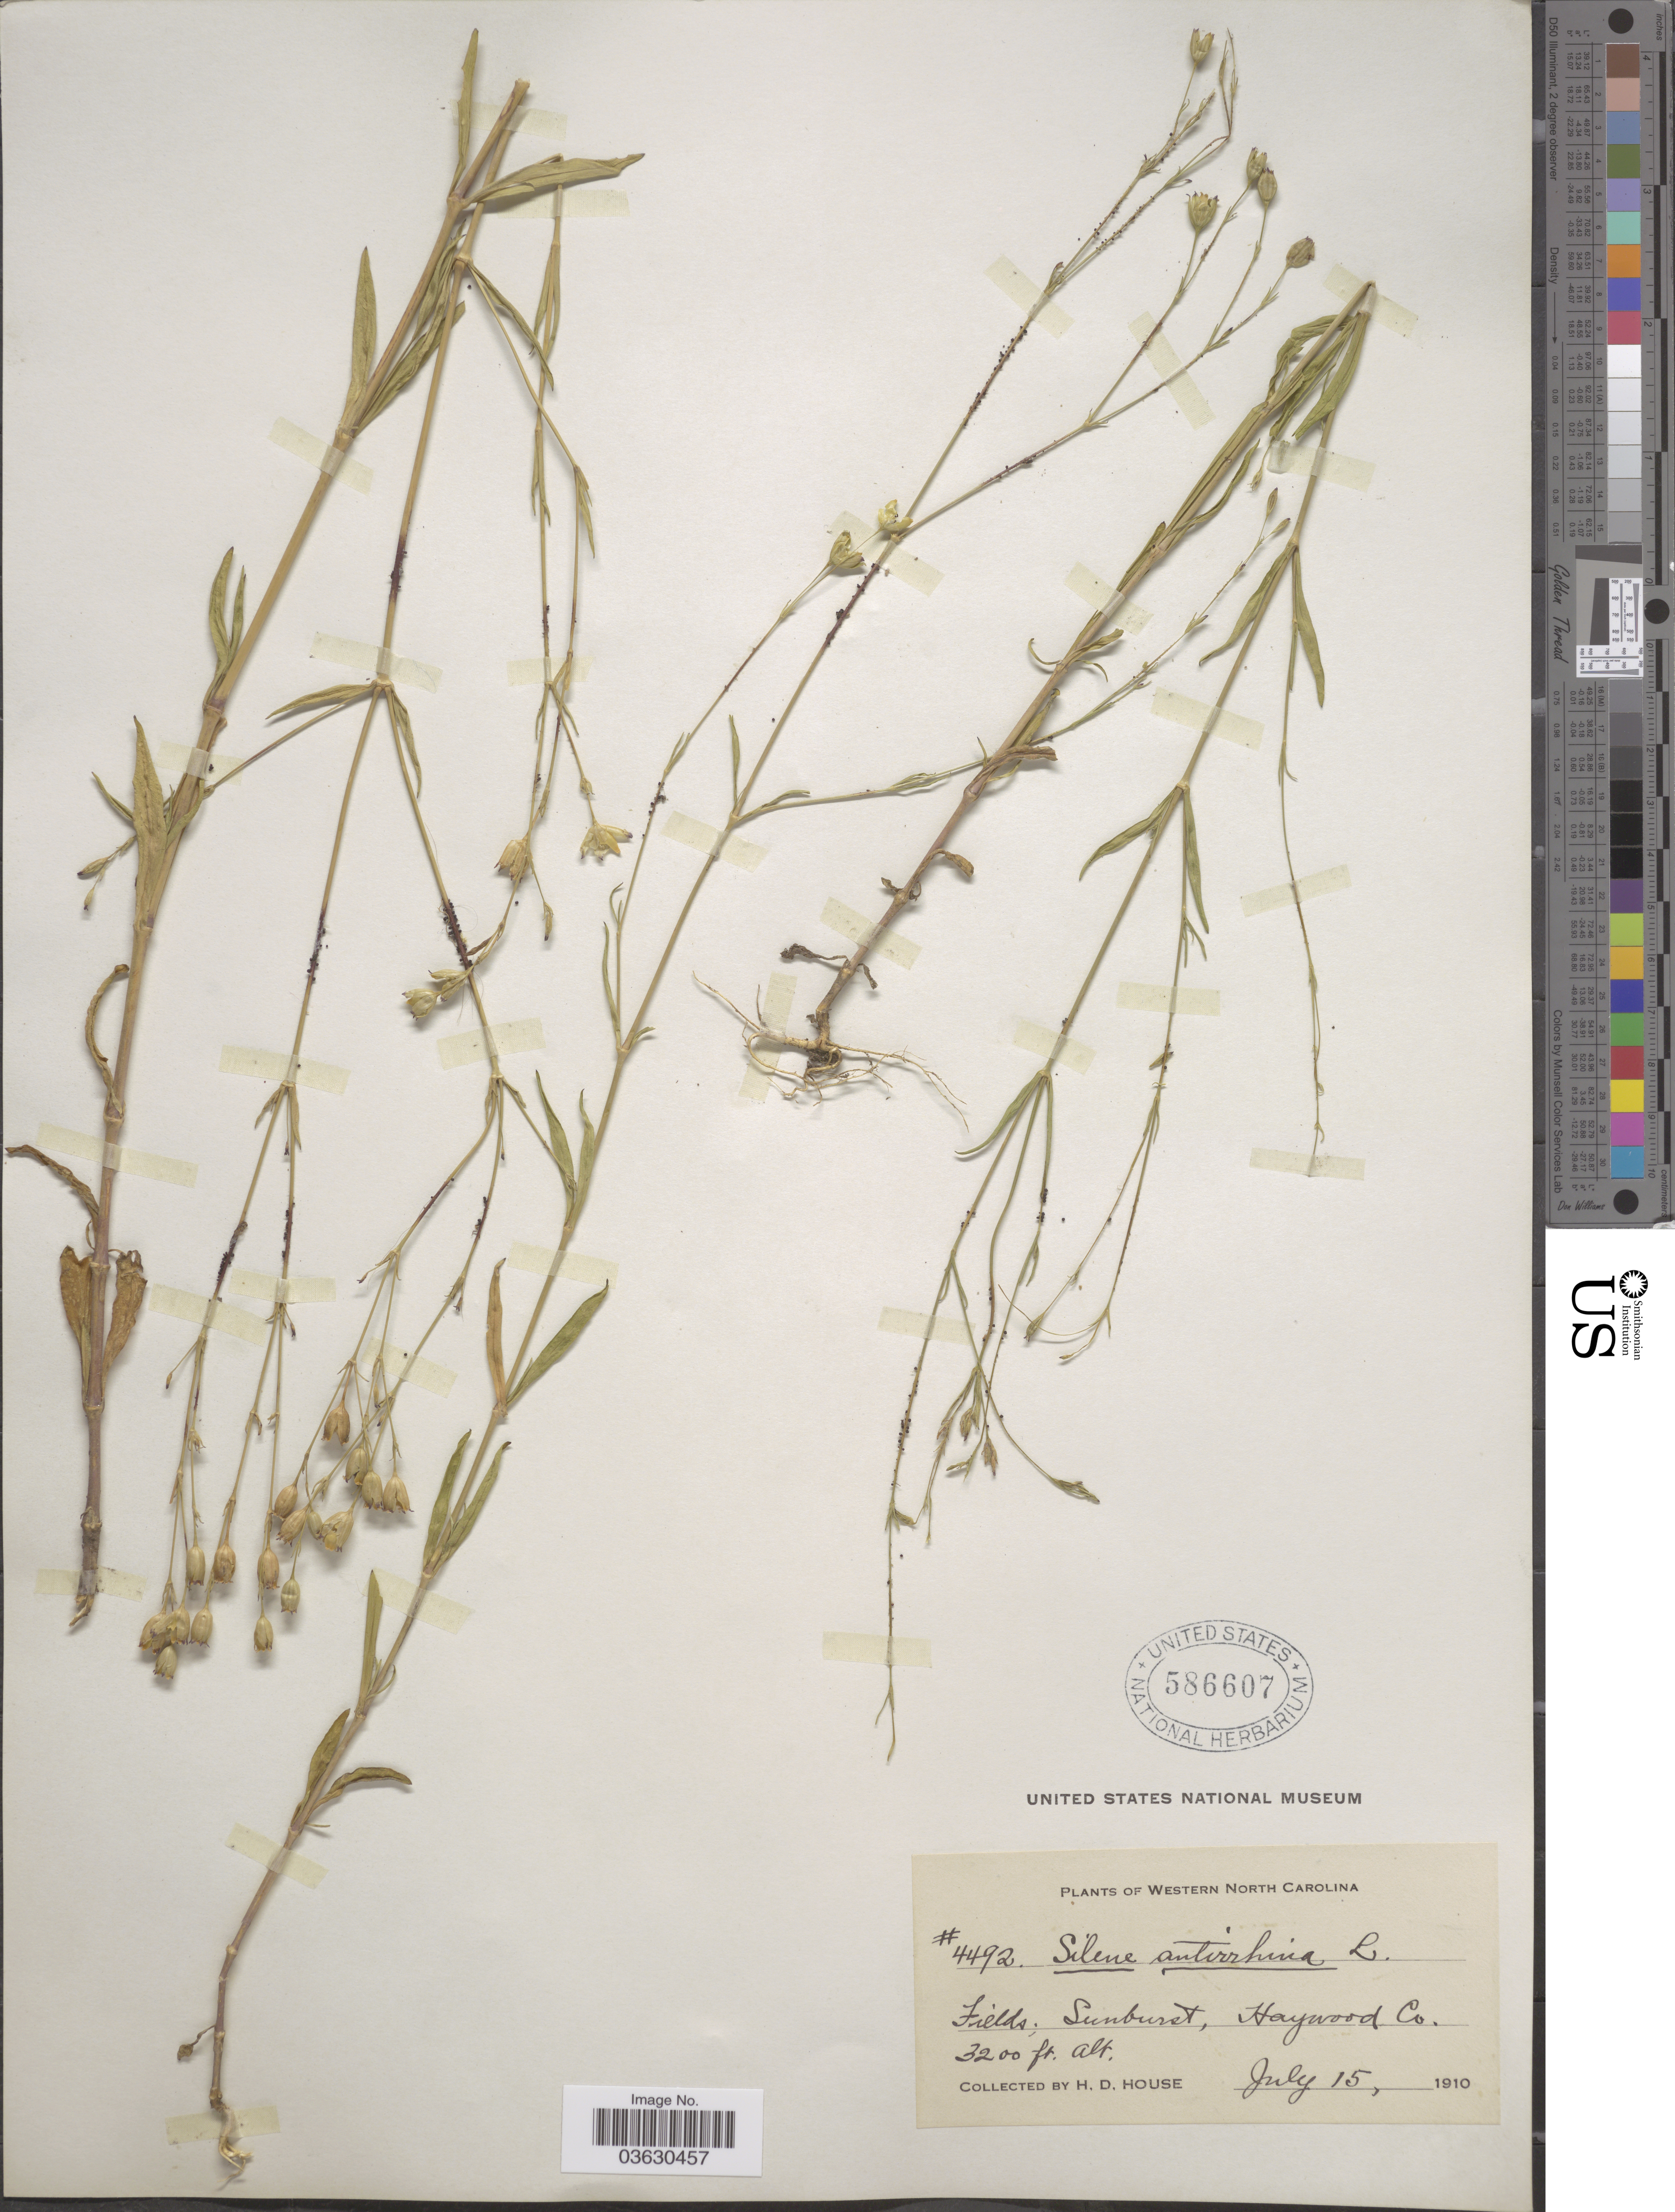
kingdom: Plantae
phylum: Tracheophyta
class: Magnoliopsida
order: Caryophyllales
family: Caryophyllaceae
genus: Silene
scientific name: Silene antirrhina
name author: L.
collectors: H. D. House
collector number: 4492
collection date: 1910-07-15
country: United States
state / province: North Carolina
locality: Western North Carolina. Fields; Sunburst, Haywood Co.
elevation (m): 975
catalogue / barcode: US 586607